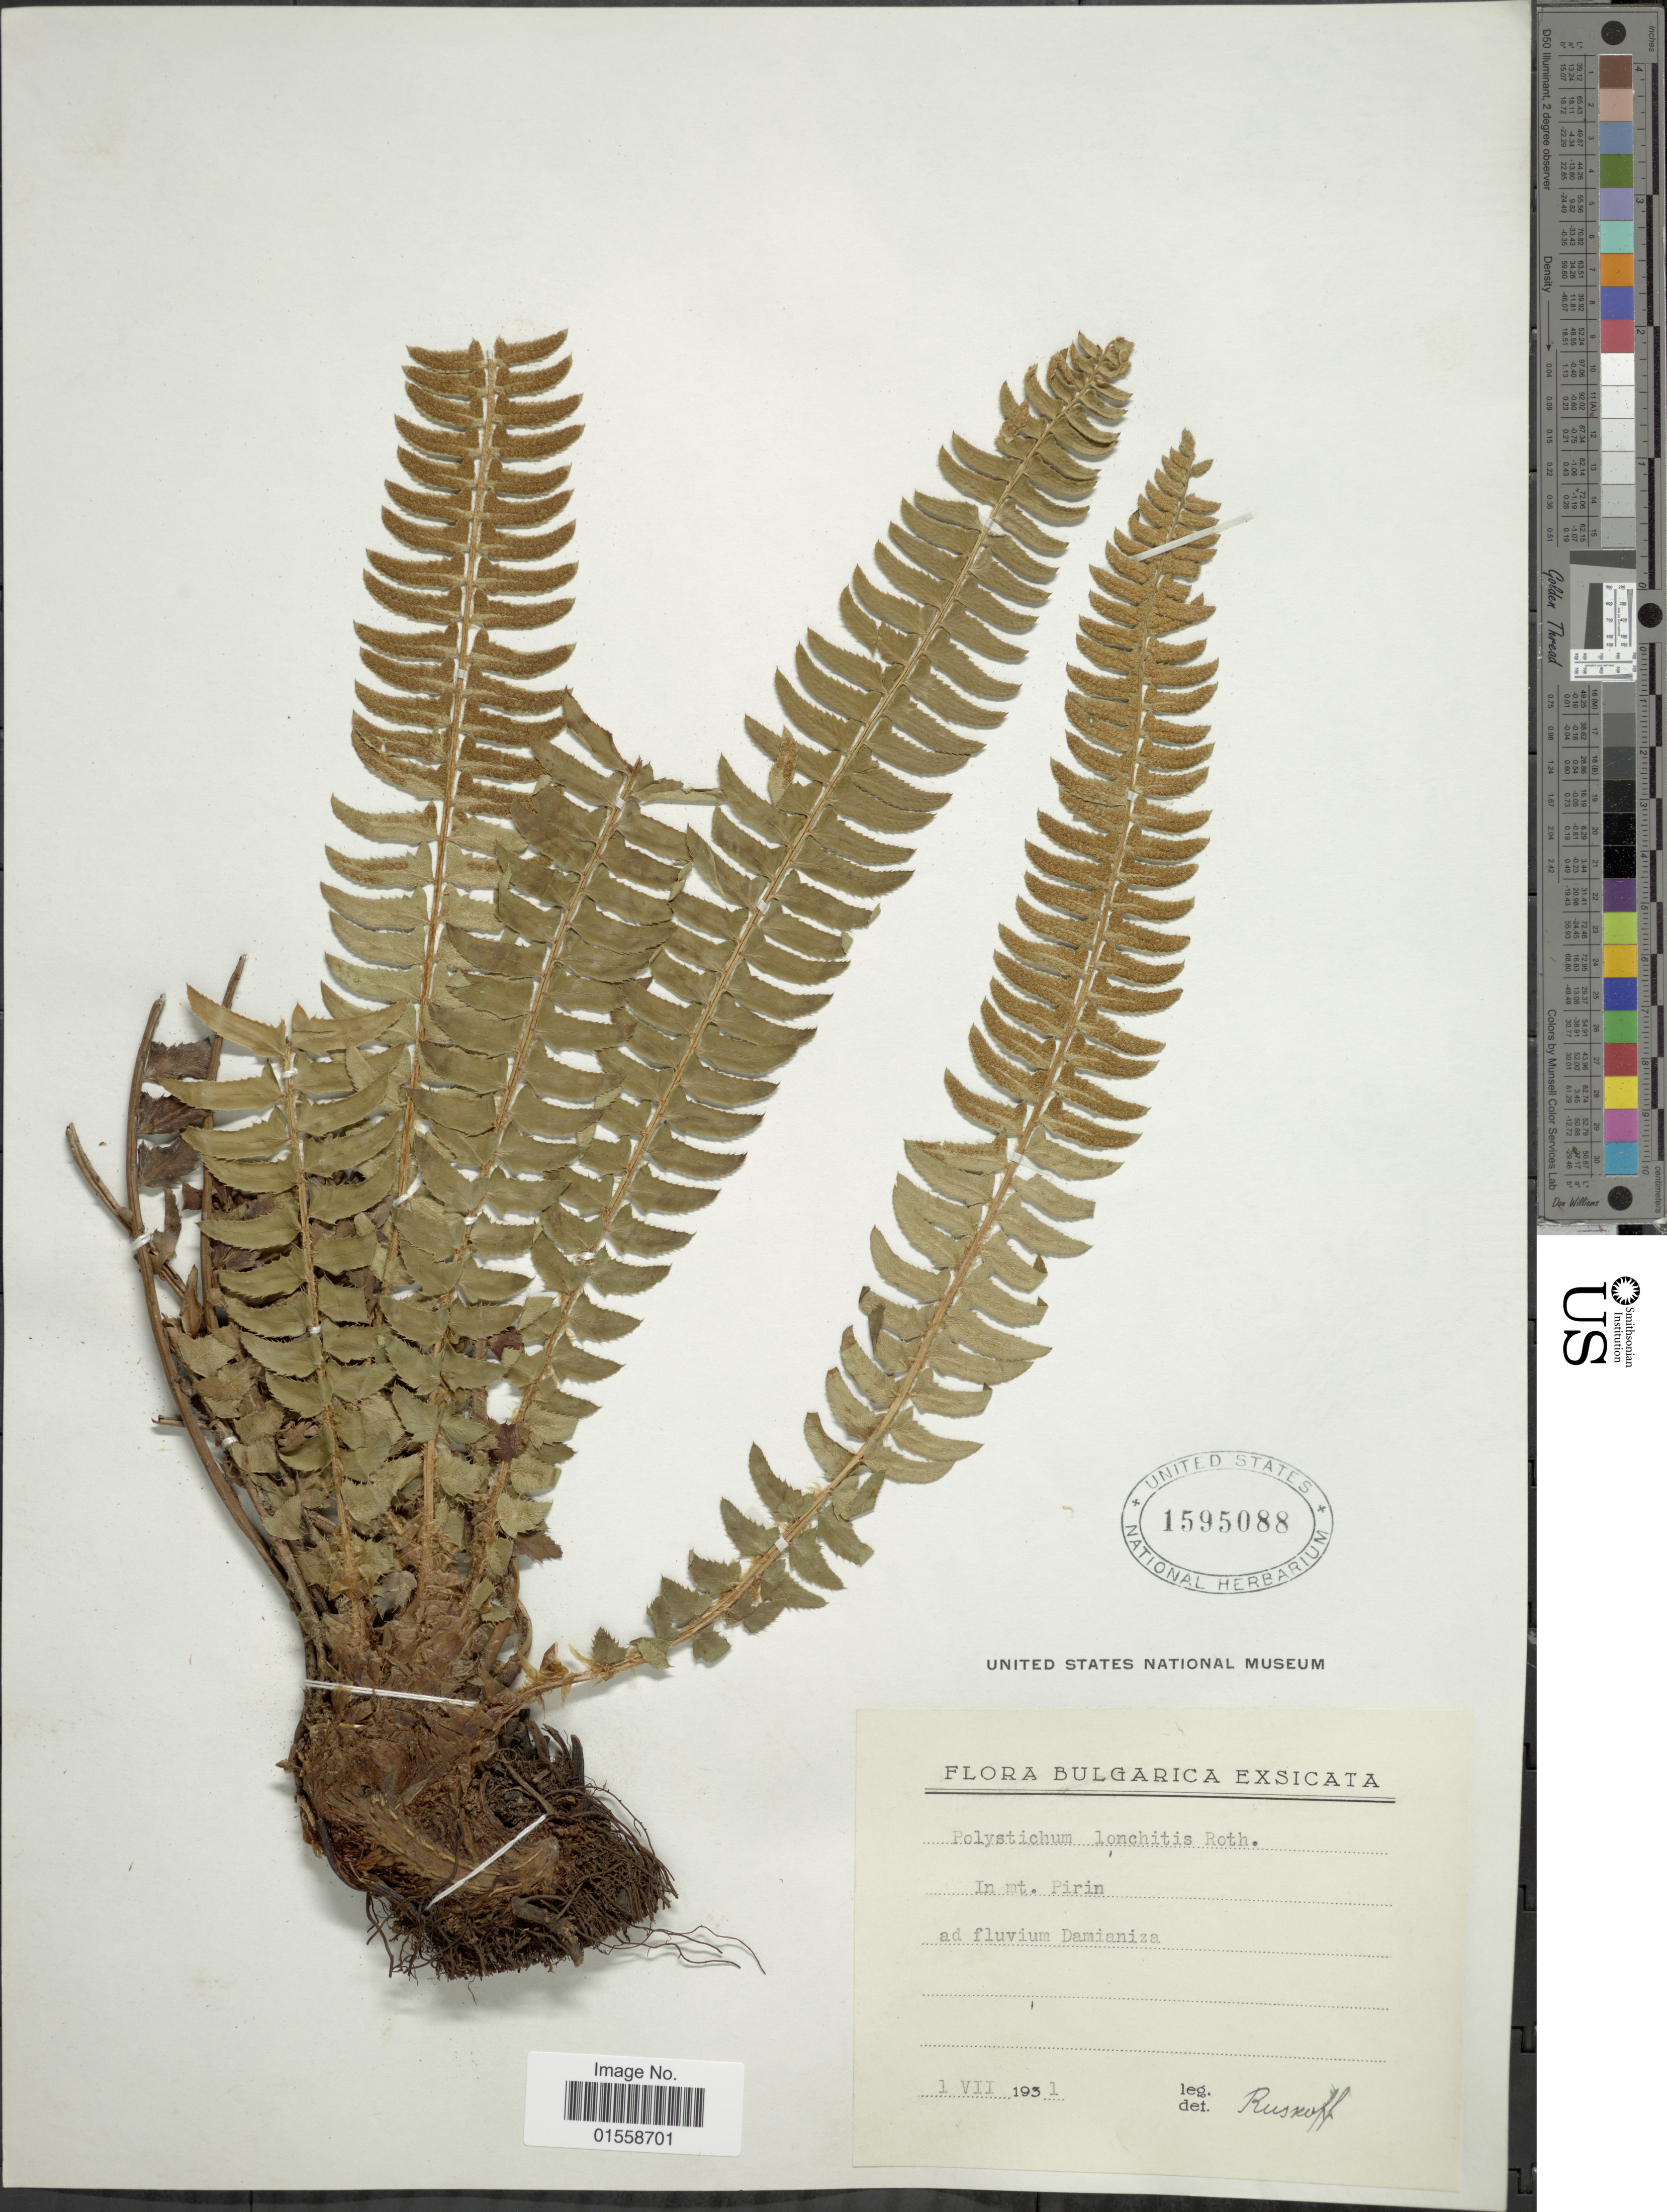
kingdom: Plantae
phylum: Tracheophyta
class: Polypodiopsida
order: Polypodiales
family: Dryopteridaceae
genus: Polystichum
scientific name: Polystichum lonchitis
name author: (Roth) L.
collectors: -. Russeoff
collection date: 1931-07-01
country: Bulgaria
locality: Bulgarica, In mt, Pirin ad fluvium Damianiza.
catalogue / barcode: US 1595088